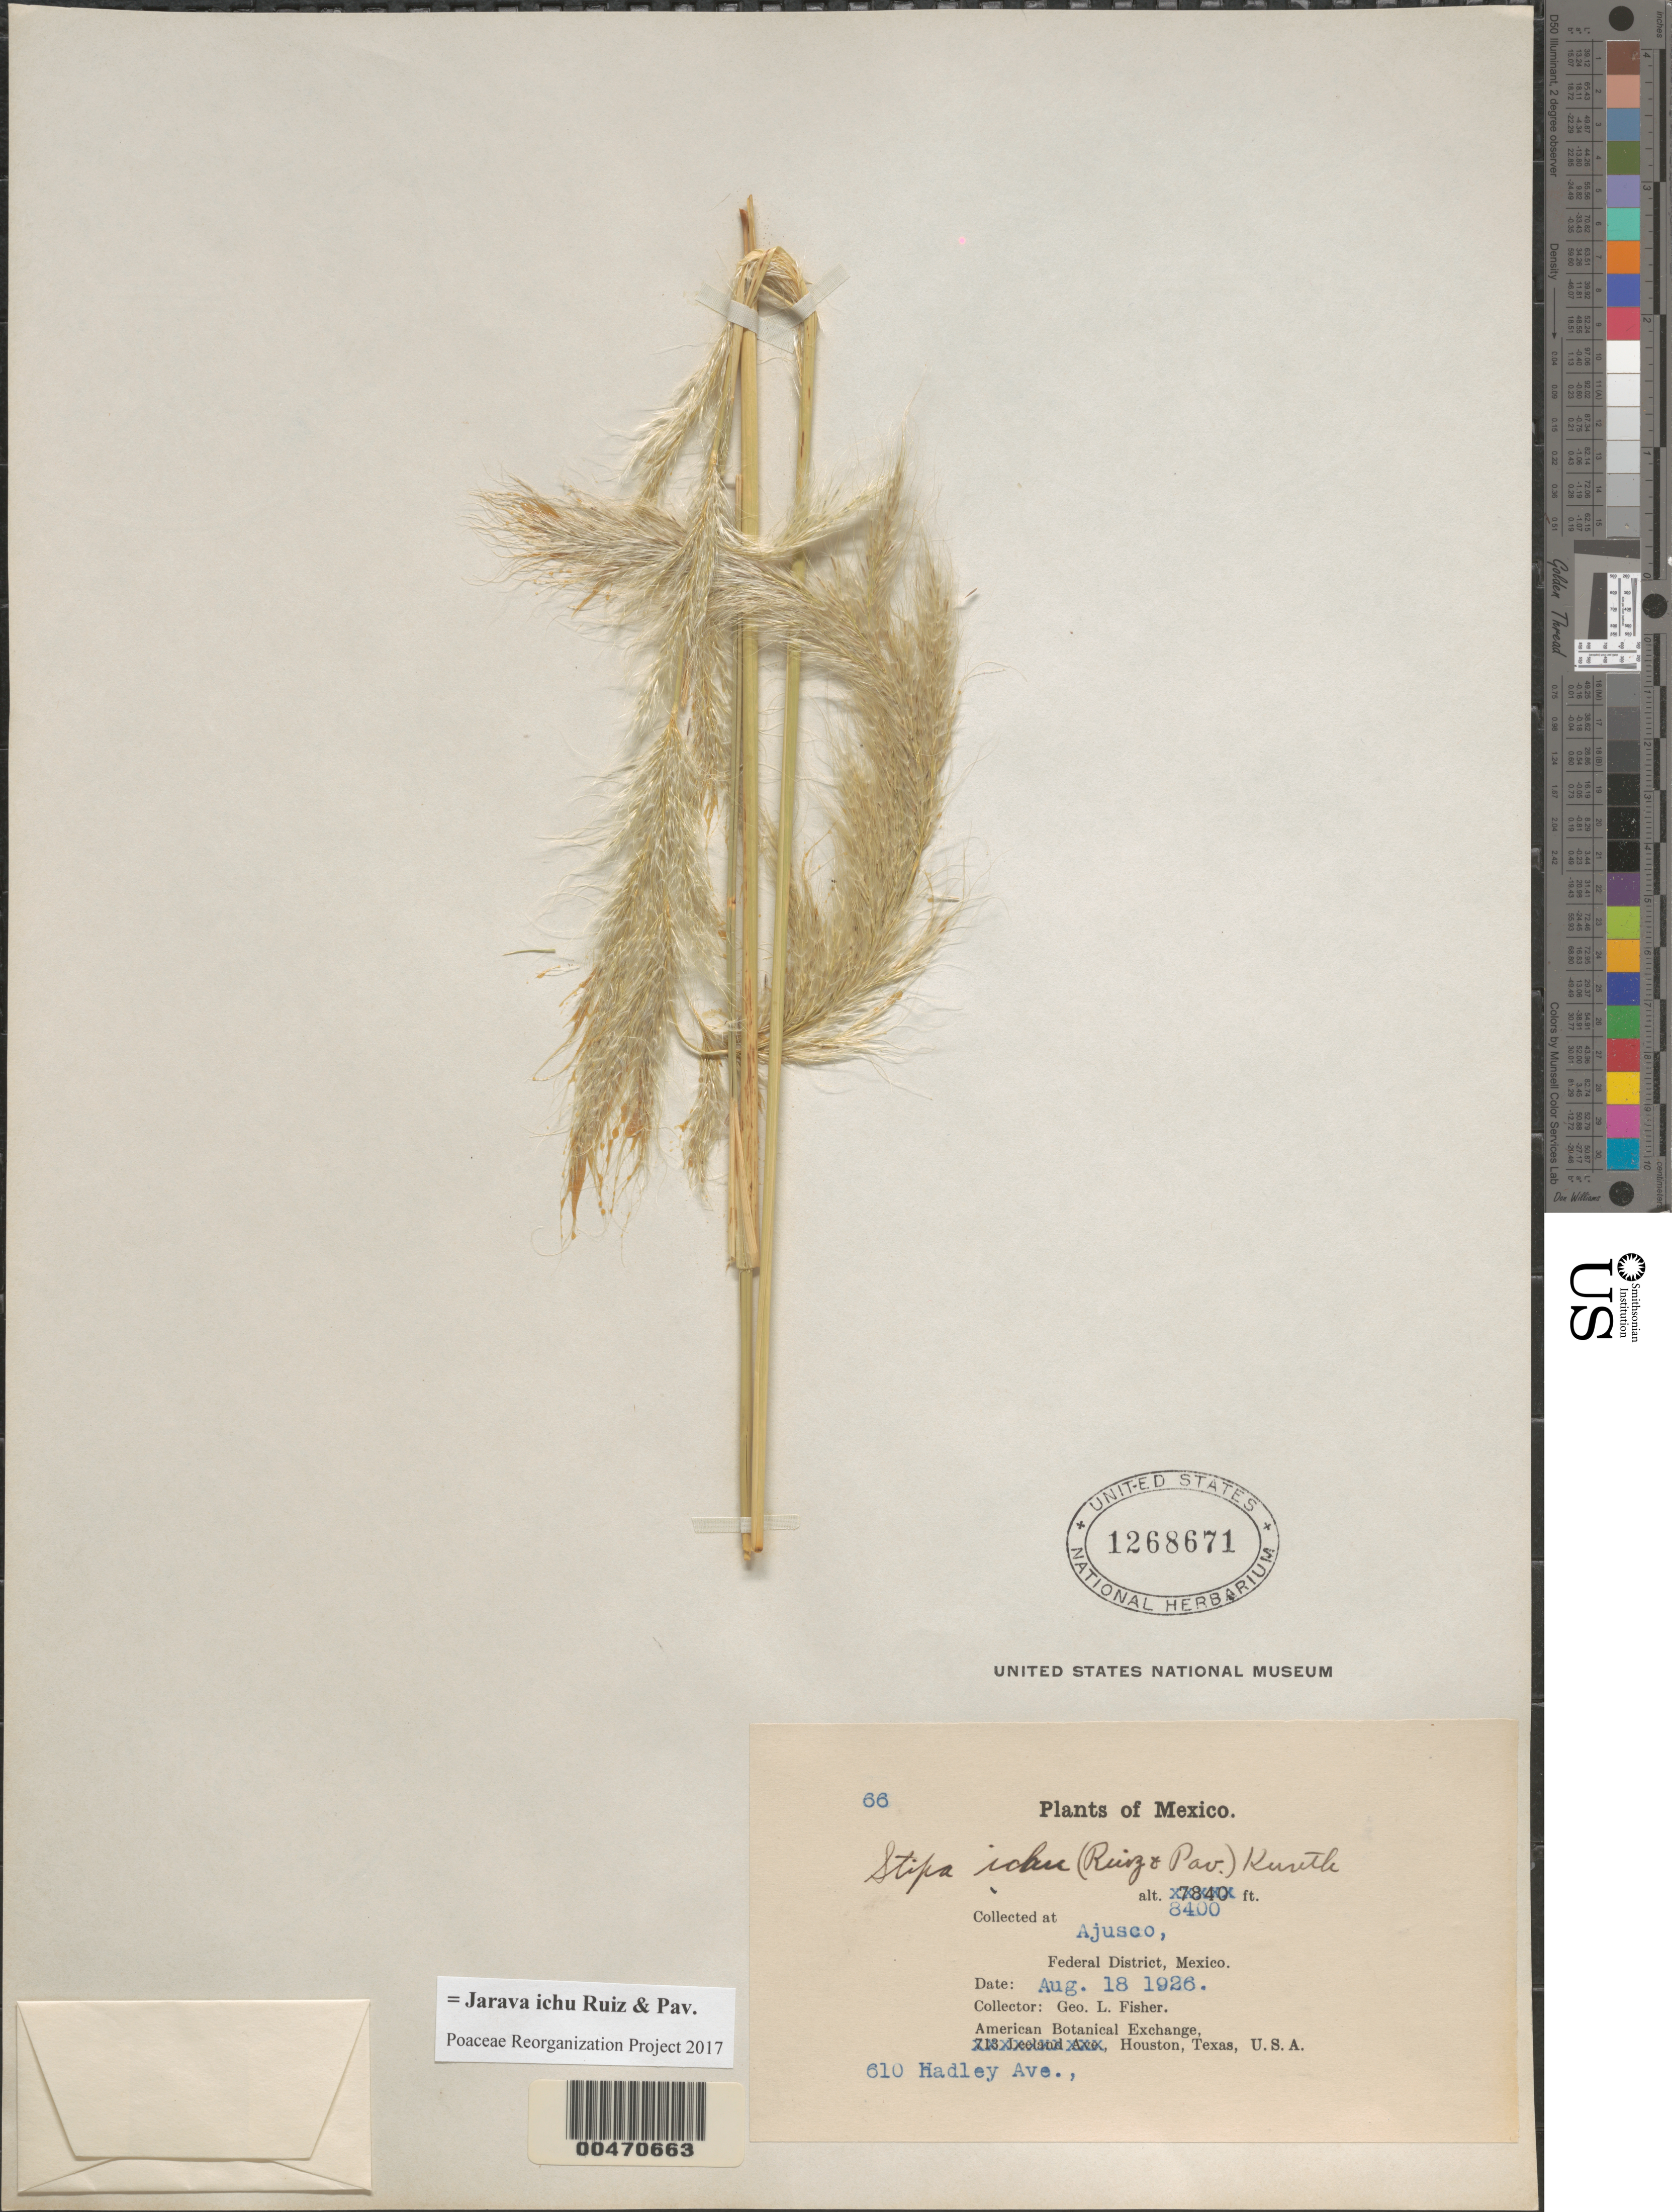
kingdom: Plantae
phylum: Tracheophyta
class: Liliopsida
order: Poales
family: Poaceae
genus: Jarava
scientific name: Jarava ichu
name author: Ruiz & Pav.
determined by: Poaceae Reorganization Project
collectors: G. L. Fisher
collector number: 66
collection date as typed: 18 Aug 1926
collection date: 1926-08-18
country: Mexico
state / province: Distrito Federal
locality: Ajusco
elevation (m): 2560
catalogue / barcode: US 1268671